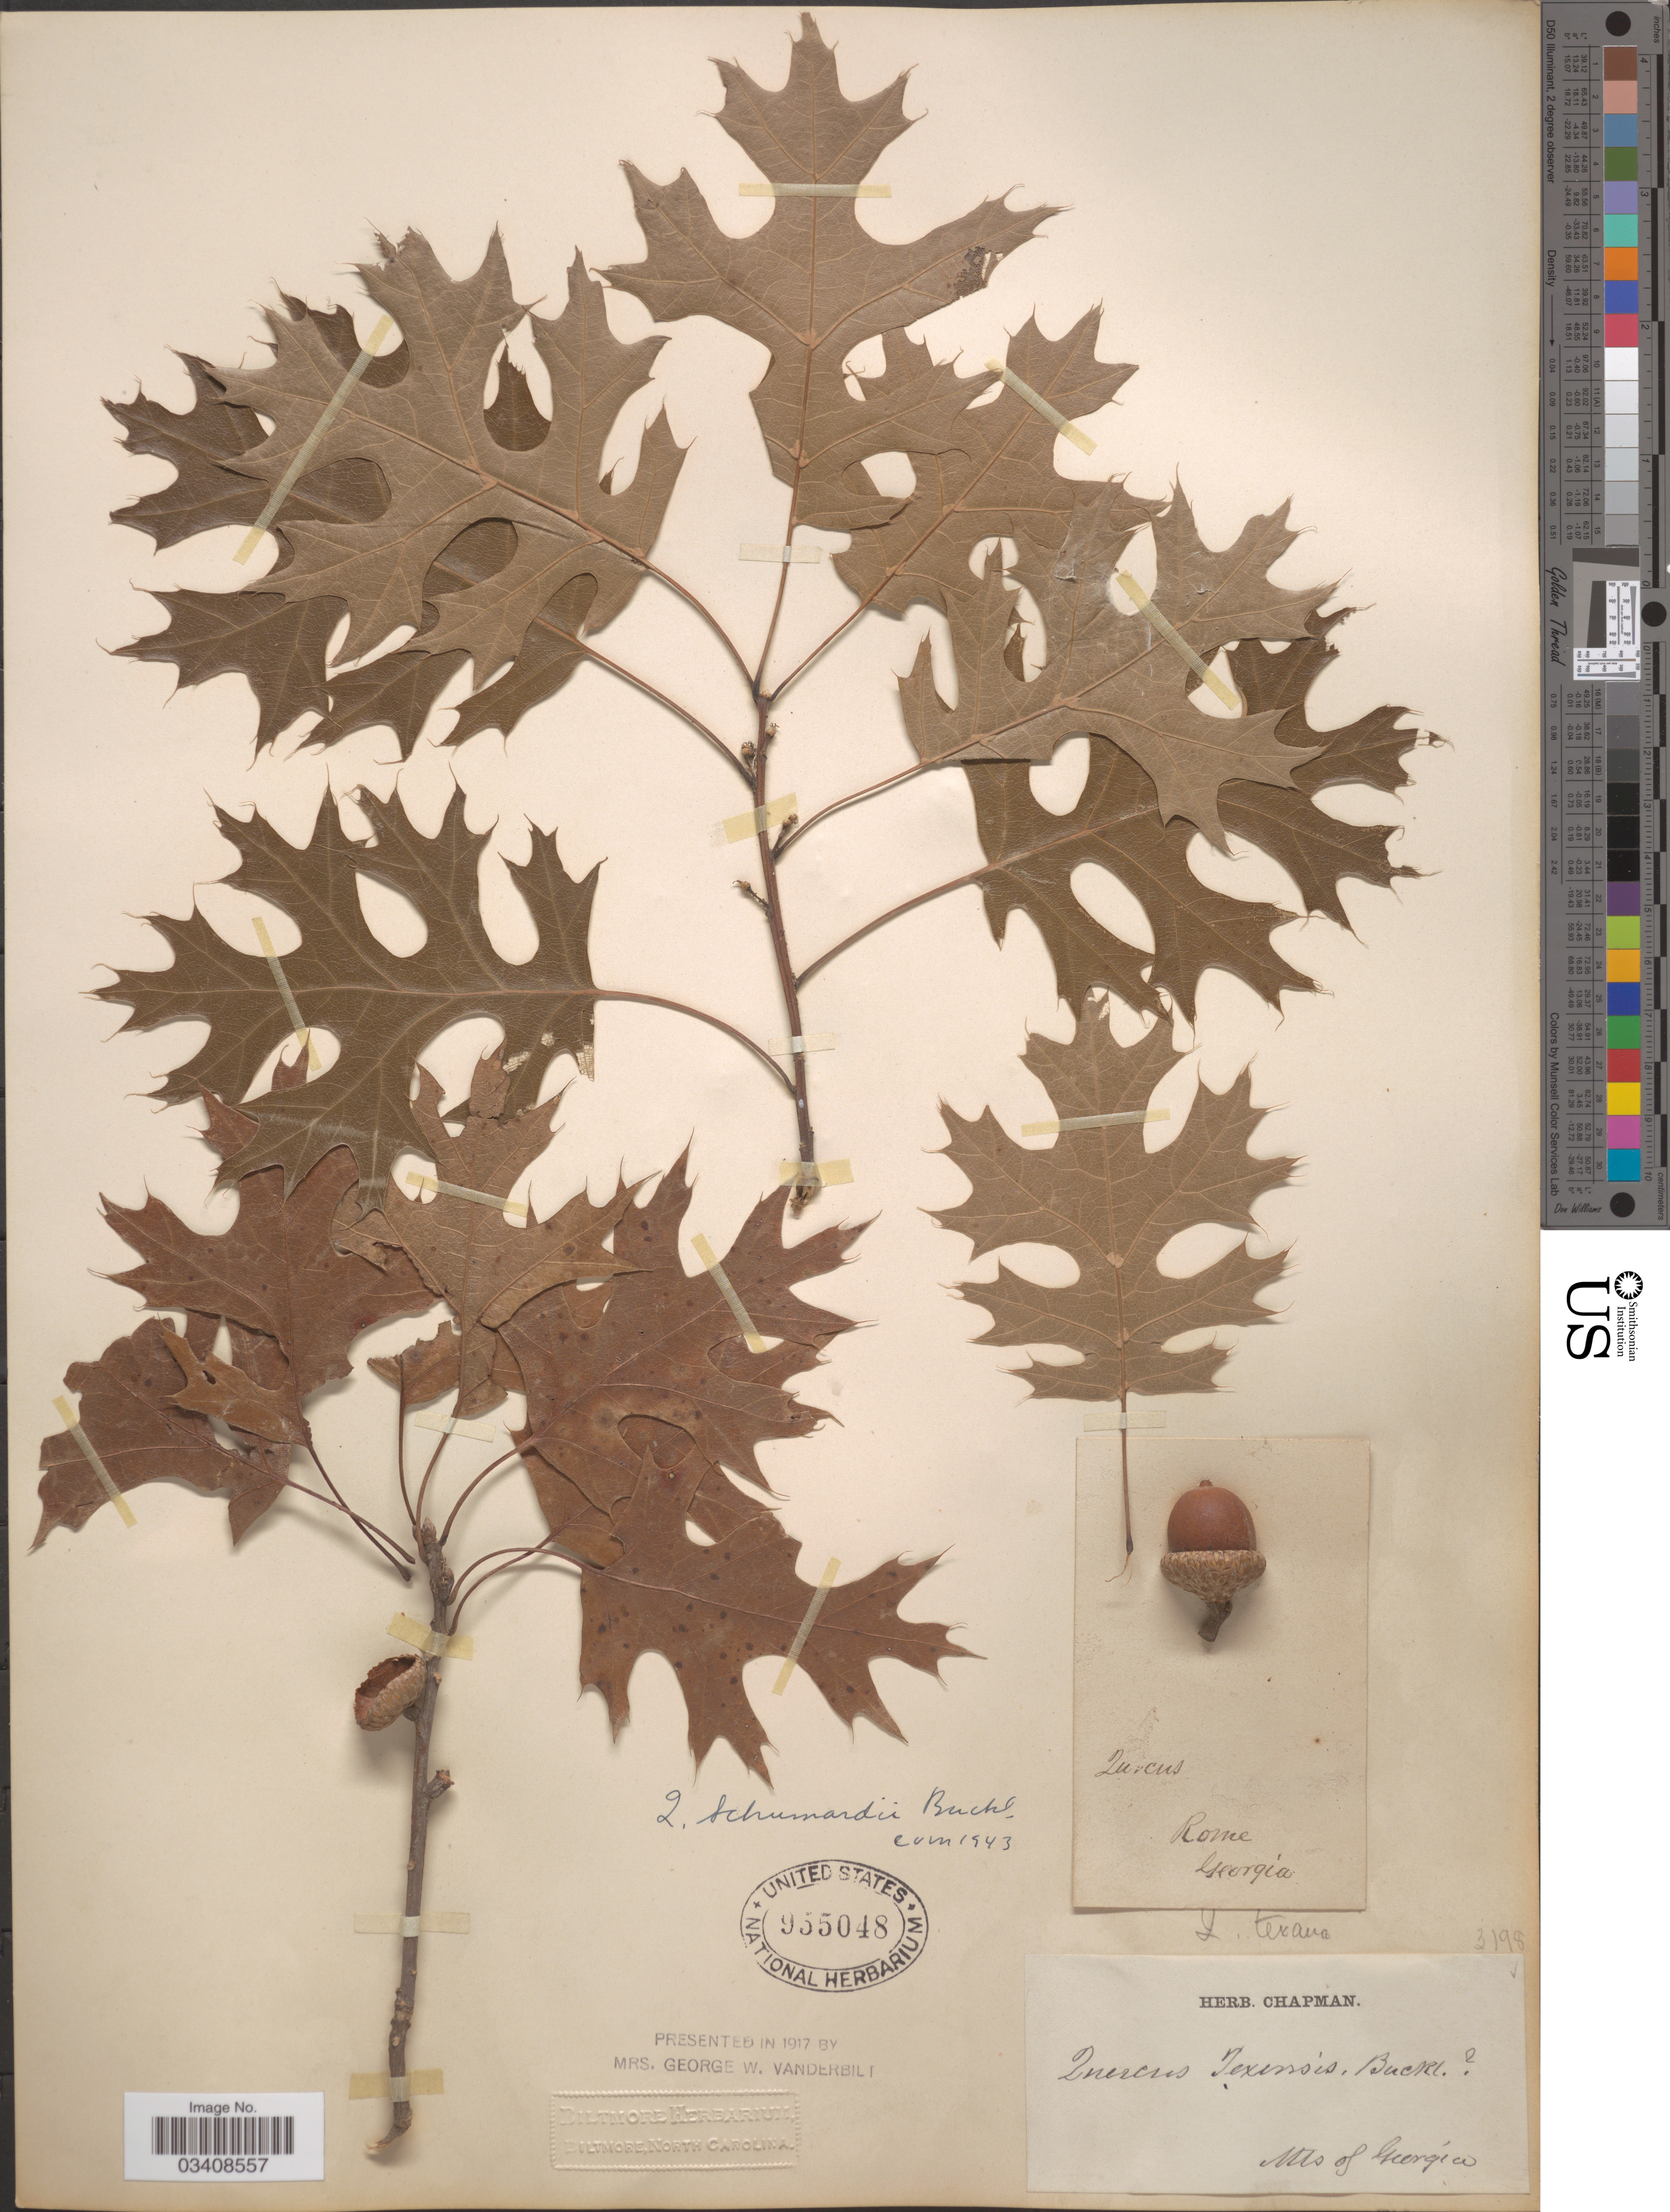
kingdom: Plantae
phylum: Tracheophyta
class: Magnoliopsida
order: Fagales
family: Fagaceae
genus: Quercus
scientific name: Quercus shumardii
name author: Buckley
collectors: ex herb. Chapman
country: United States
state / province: Georgia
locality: Rome. Mts of Georgia.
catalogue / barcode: US 955048